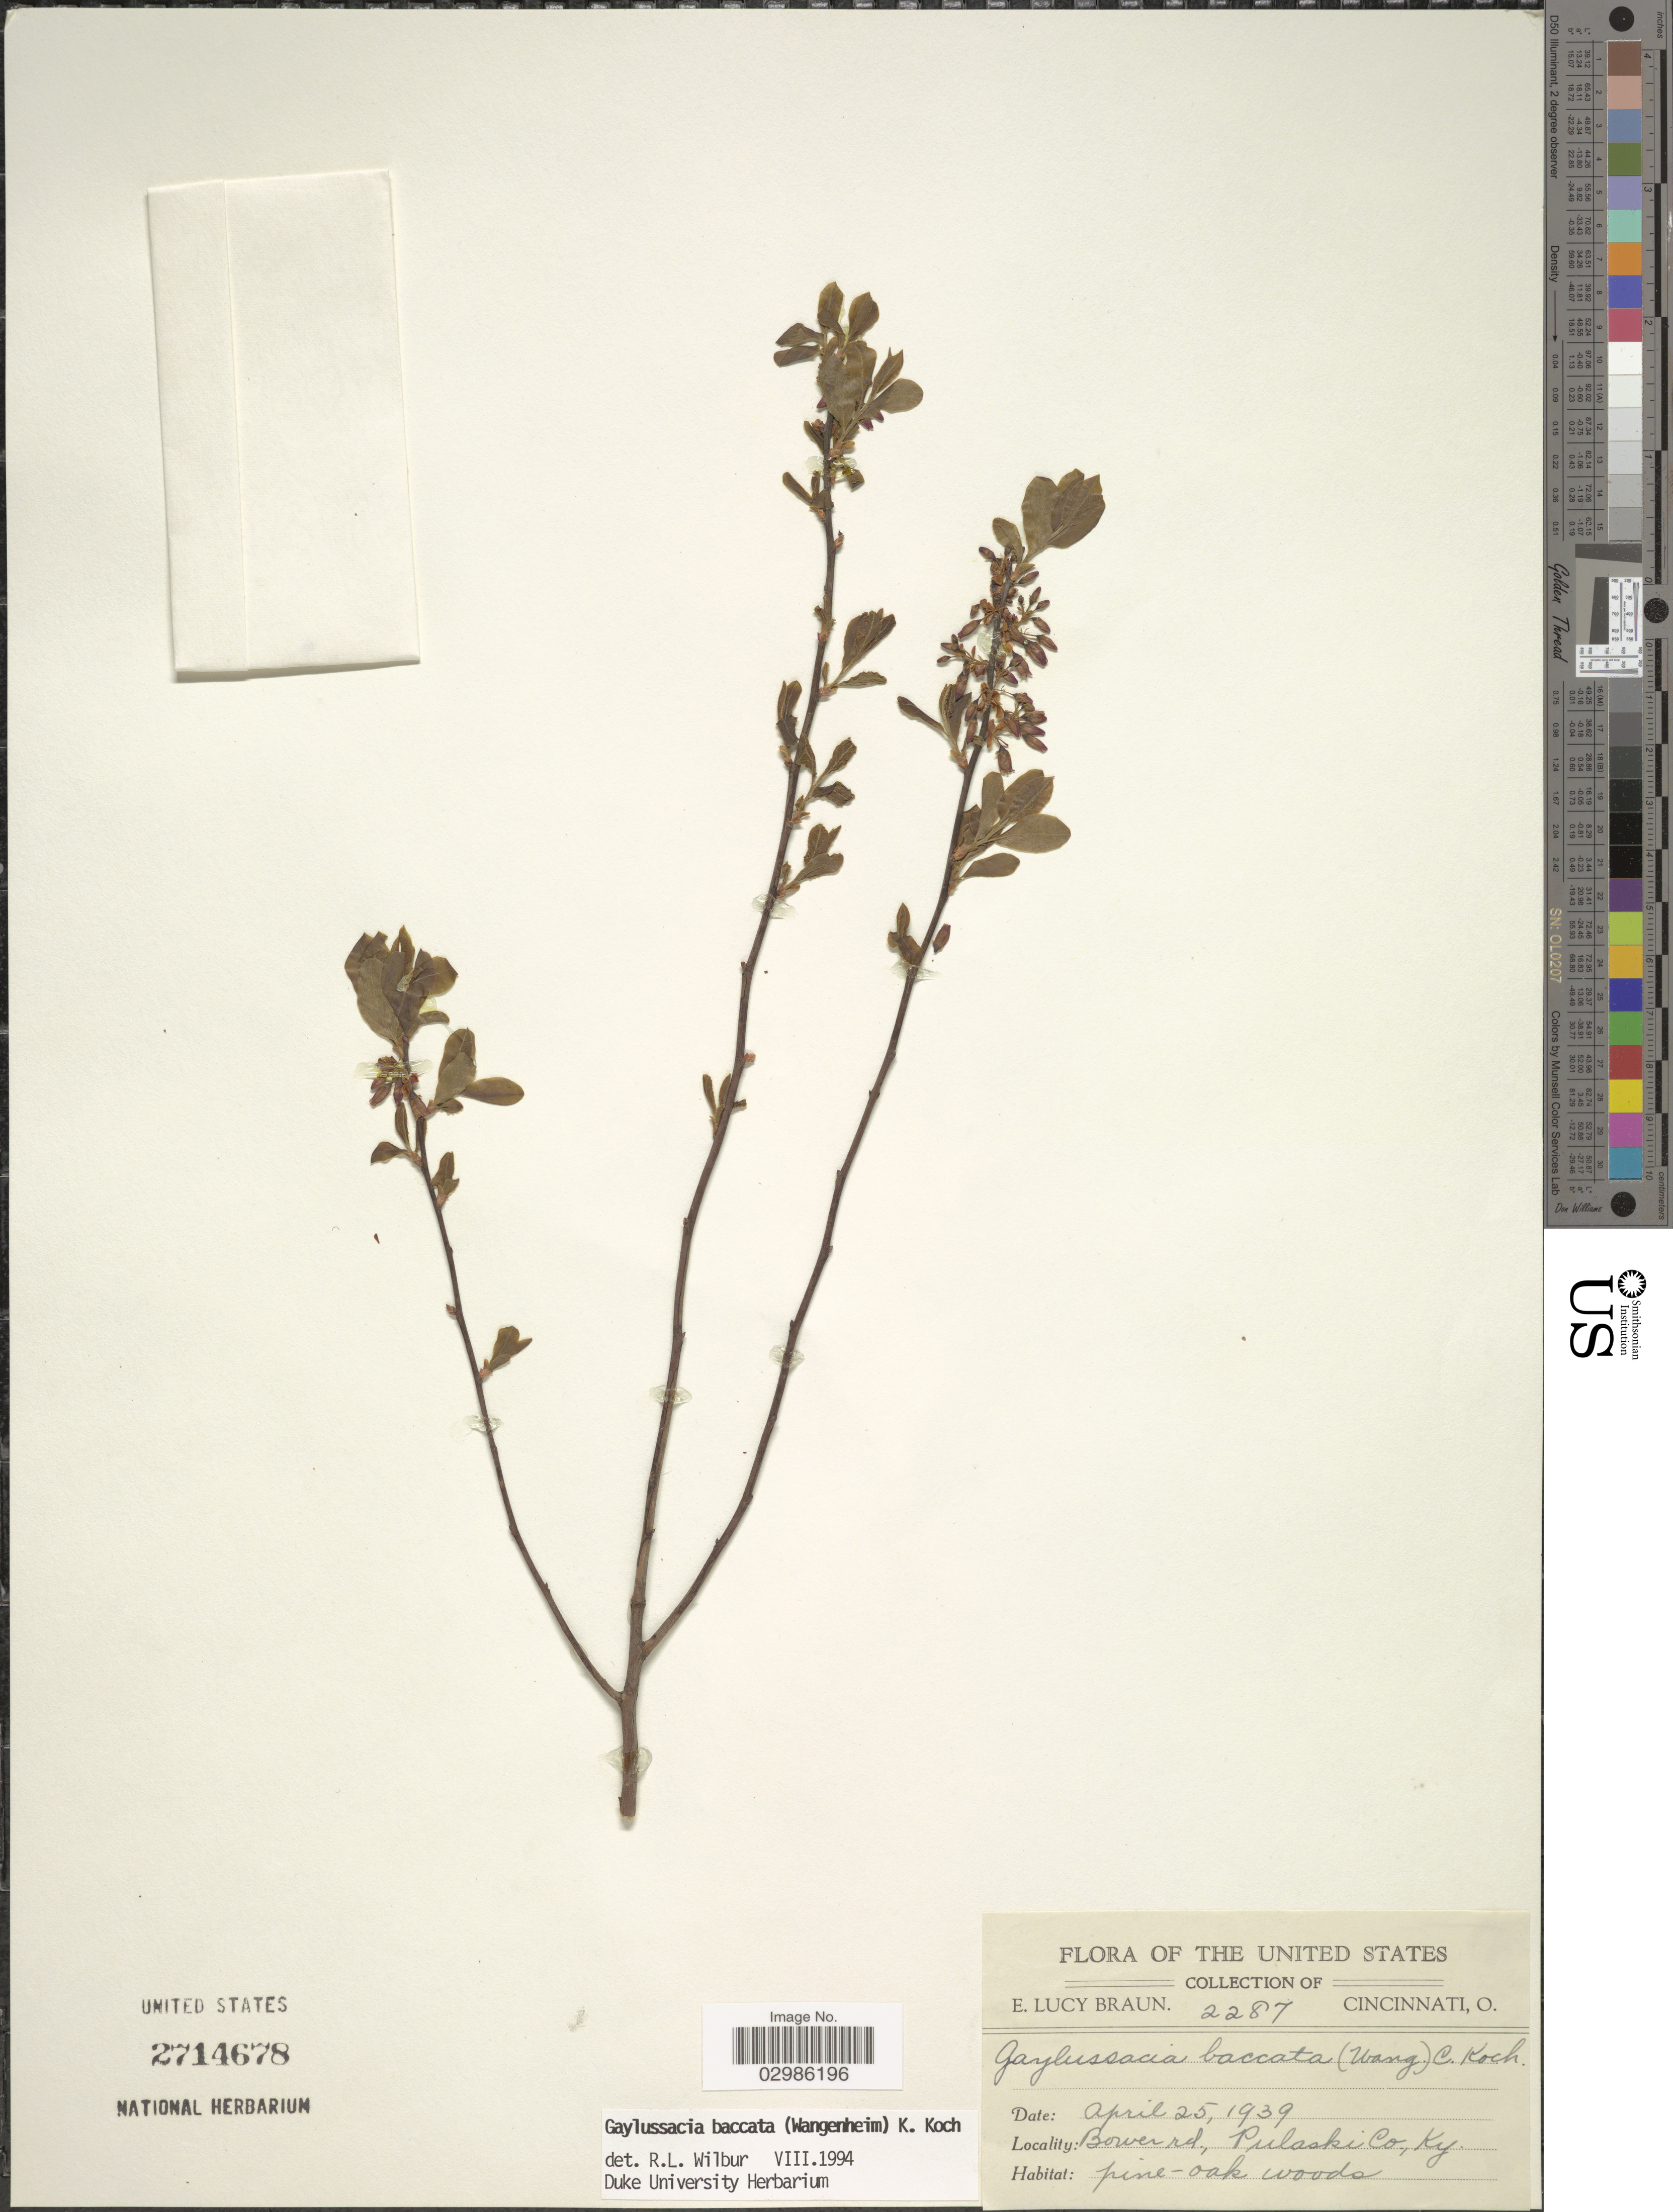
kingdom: Plantae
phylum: Tracheophyta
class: Magnoliopsida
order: Ericales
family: Ericaceae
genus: Gaylussacia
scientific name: Gaylussacia baccata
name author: (Wangenh.) K. Koch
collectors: E. L. Braun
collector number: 2287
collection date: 1939-04-25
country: United States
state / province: Kentucky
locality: Bower rd., Pulaski Co.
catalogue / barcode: US 2714678